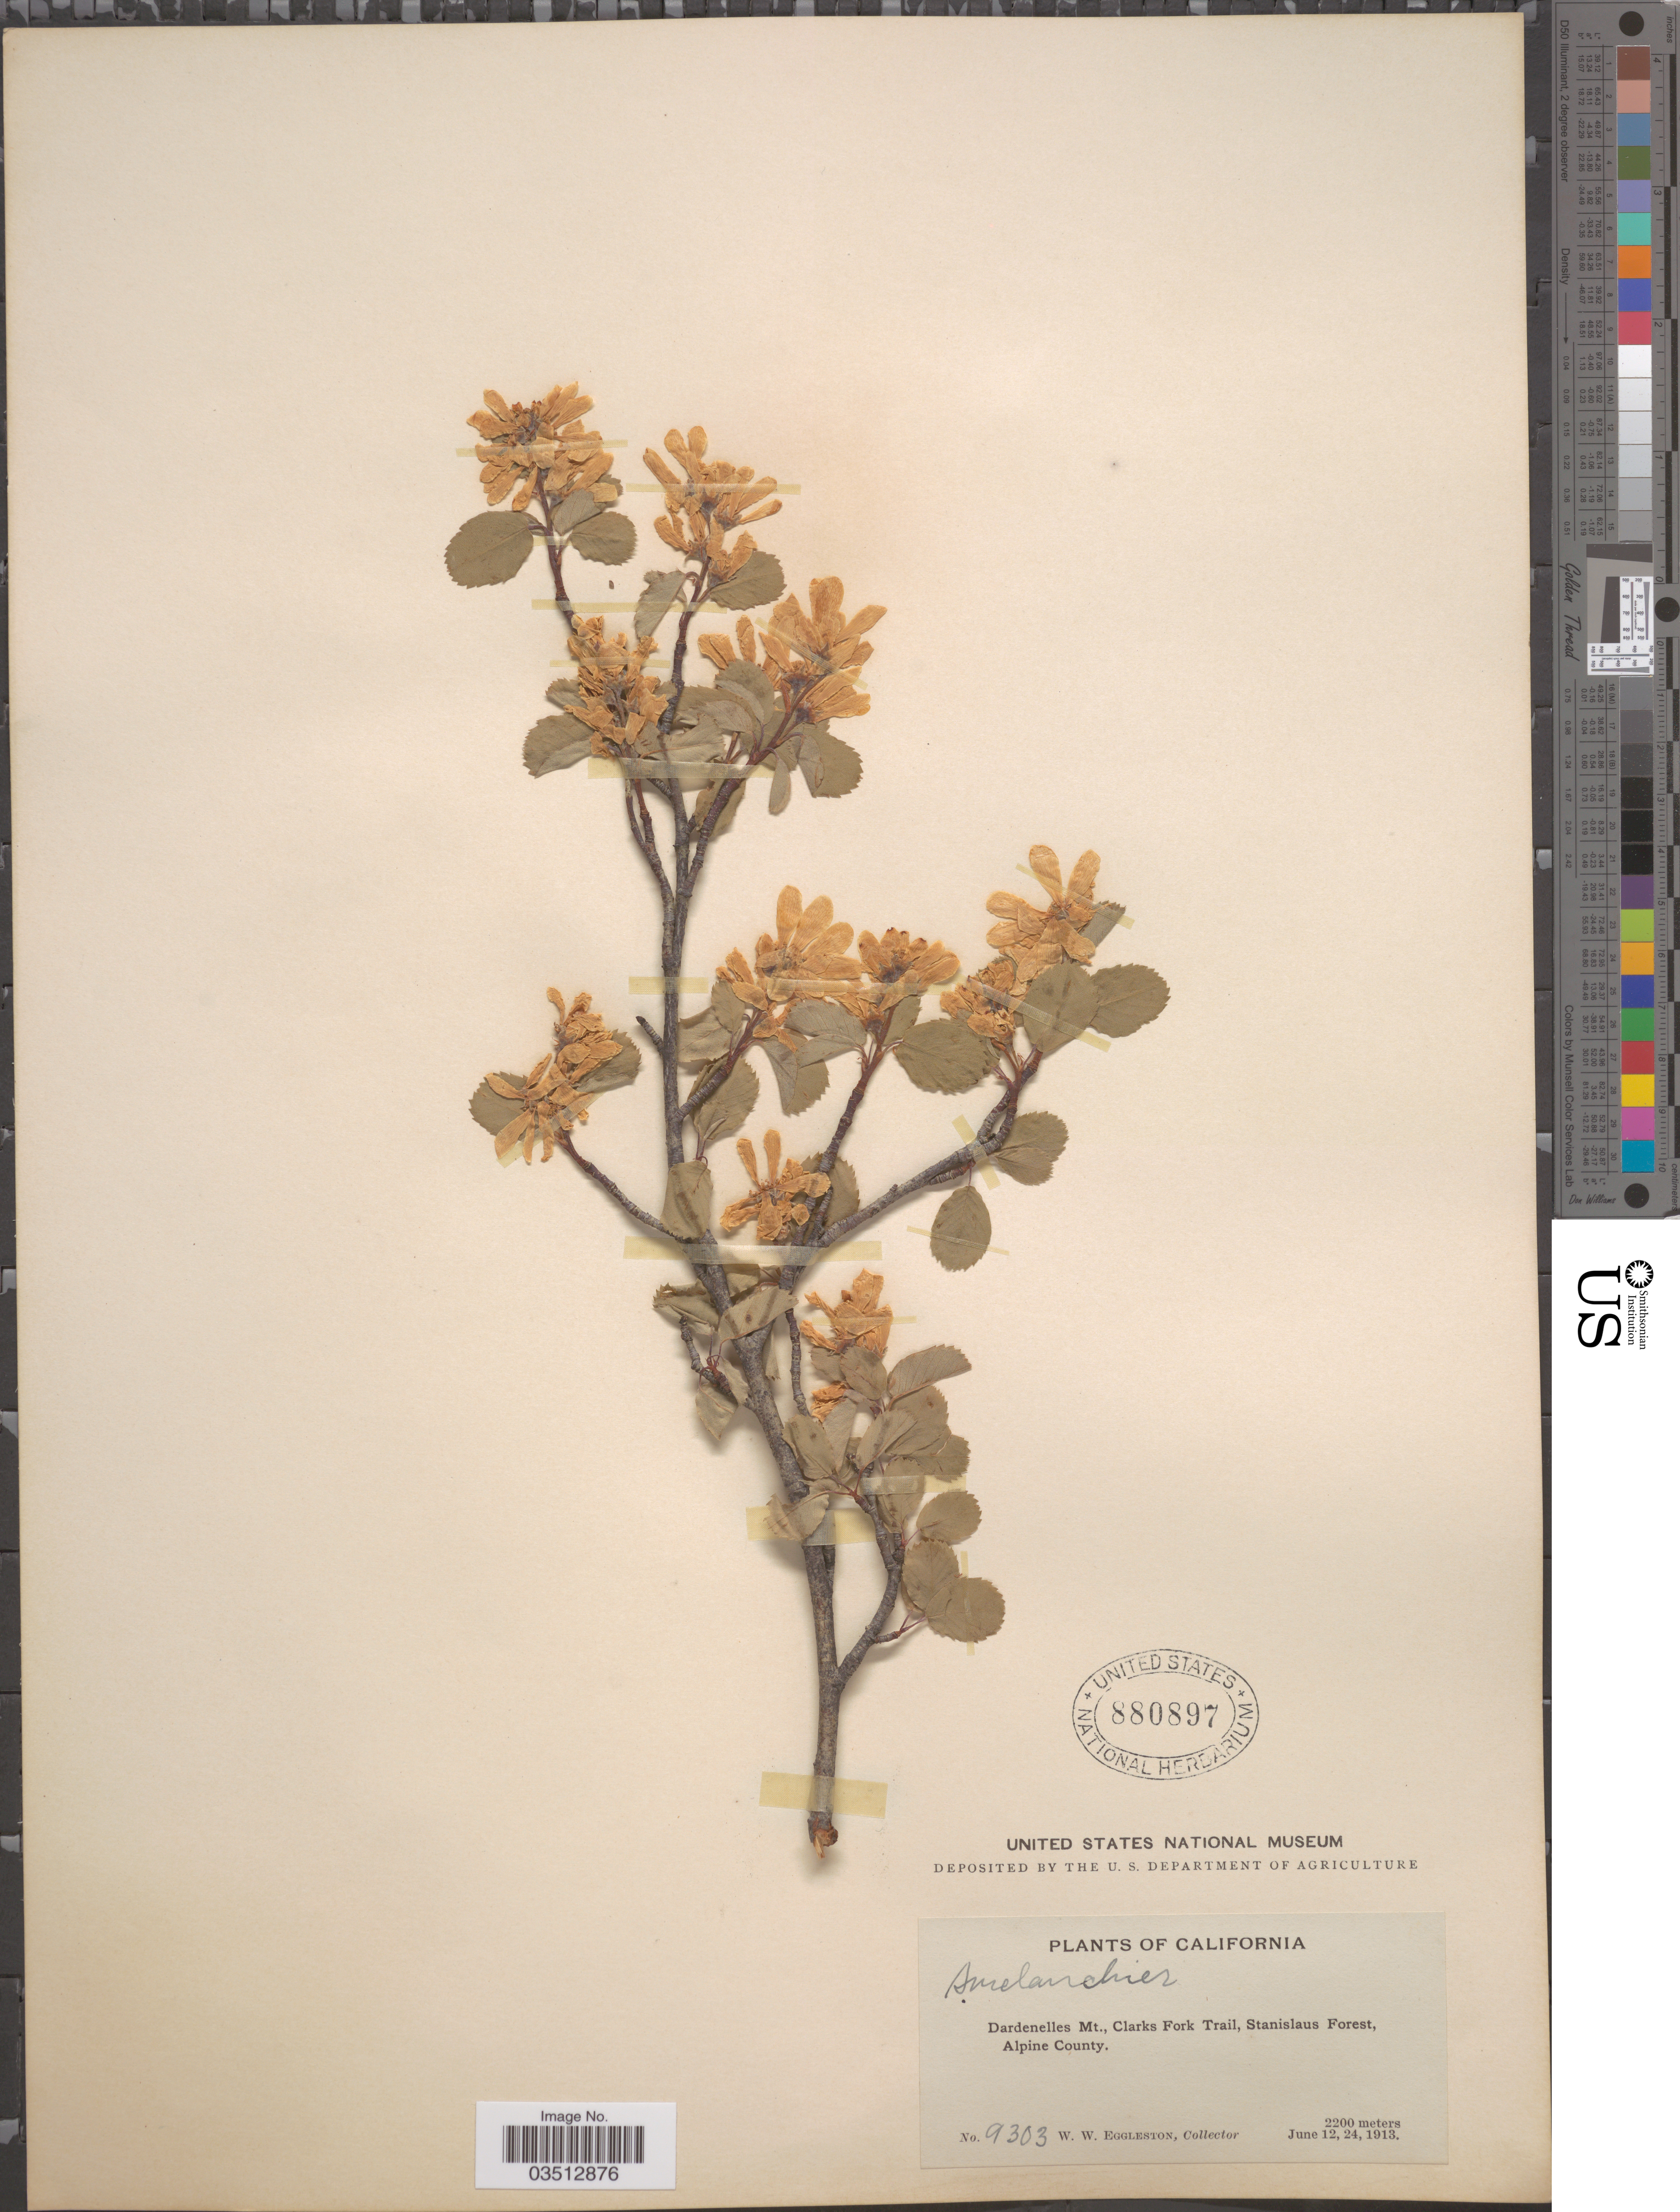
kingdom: Plantae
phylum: Tracheophyta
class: Magnoliopsida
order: Rosales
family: Rosaceae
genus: Amelanchier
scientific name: Amelanchier sp.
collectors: W. W. Eggleston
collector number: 9303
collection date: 1913-06-12/1913-06-24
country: United States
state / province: California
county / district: Alpine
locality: Dardenelles Mt., Clarks Fork Trail, Stanislaus Forest, Alpine County.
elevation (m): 2200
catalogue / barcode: US 880897